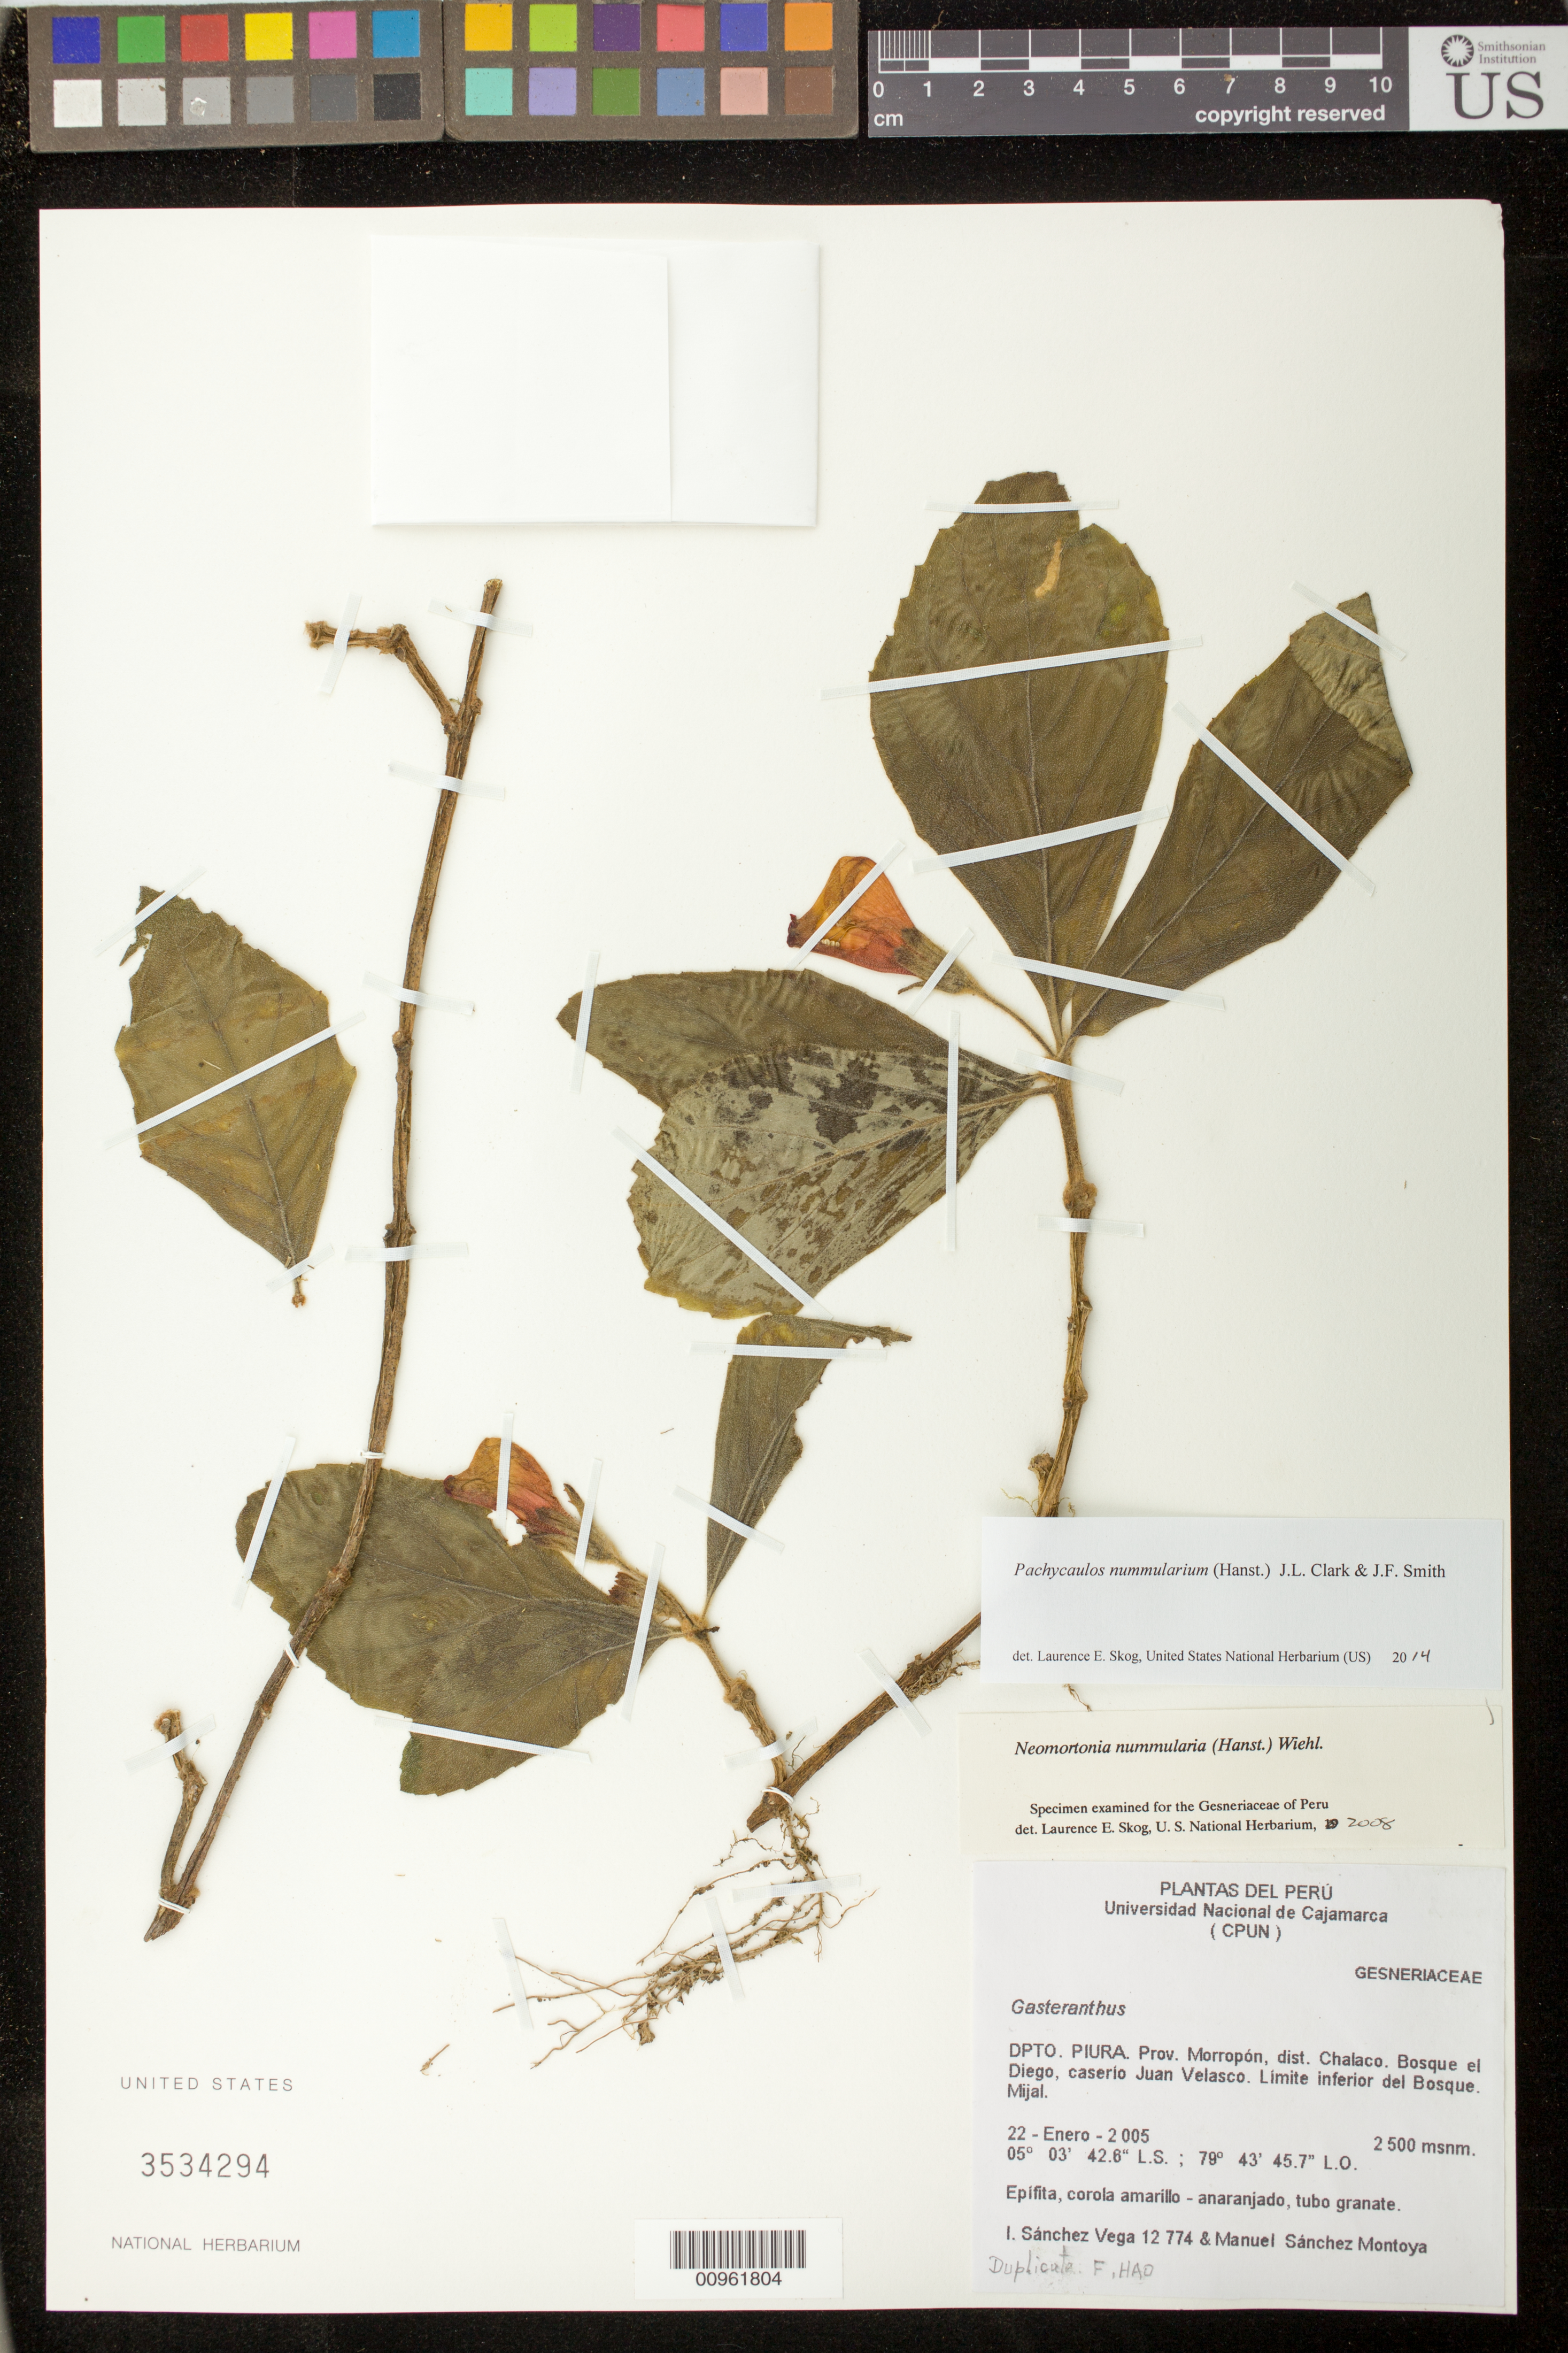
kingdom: Plantae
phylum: Tracheophyta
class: Magnoliopsida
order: Lamiales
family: Gesneriaceae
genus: Pachycaulos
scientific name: Pachycaulos nummularia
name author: (Hanst.) J.L. Clark & J.F. Sm.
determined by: Skog, Laurence E.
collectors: I. M. Sánchez Vega & M. Sánchez Montoya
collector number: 12774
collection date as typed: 22 Jan 2005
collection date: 2005-01-22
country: Peru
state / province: Piura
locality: Dpto. Piura. Prov. Morropón, dist. Chalaco. Bosque el Diego, caserio Juan Velasco, limite inferior del Bosque. Mijal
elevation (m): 2500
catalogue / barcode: US 3534294